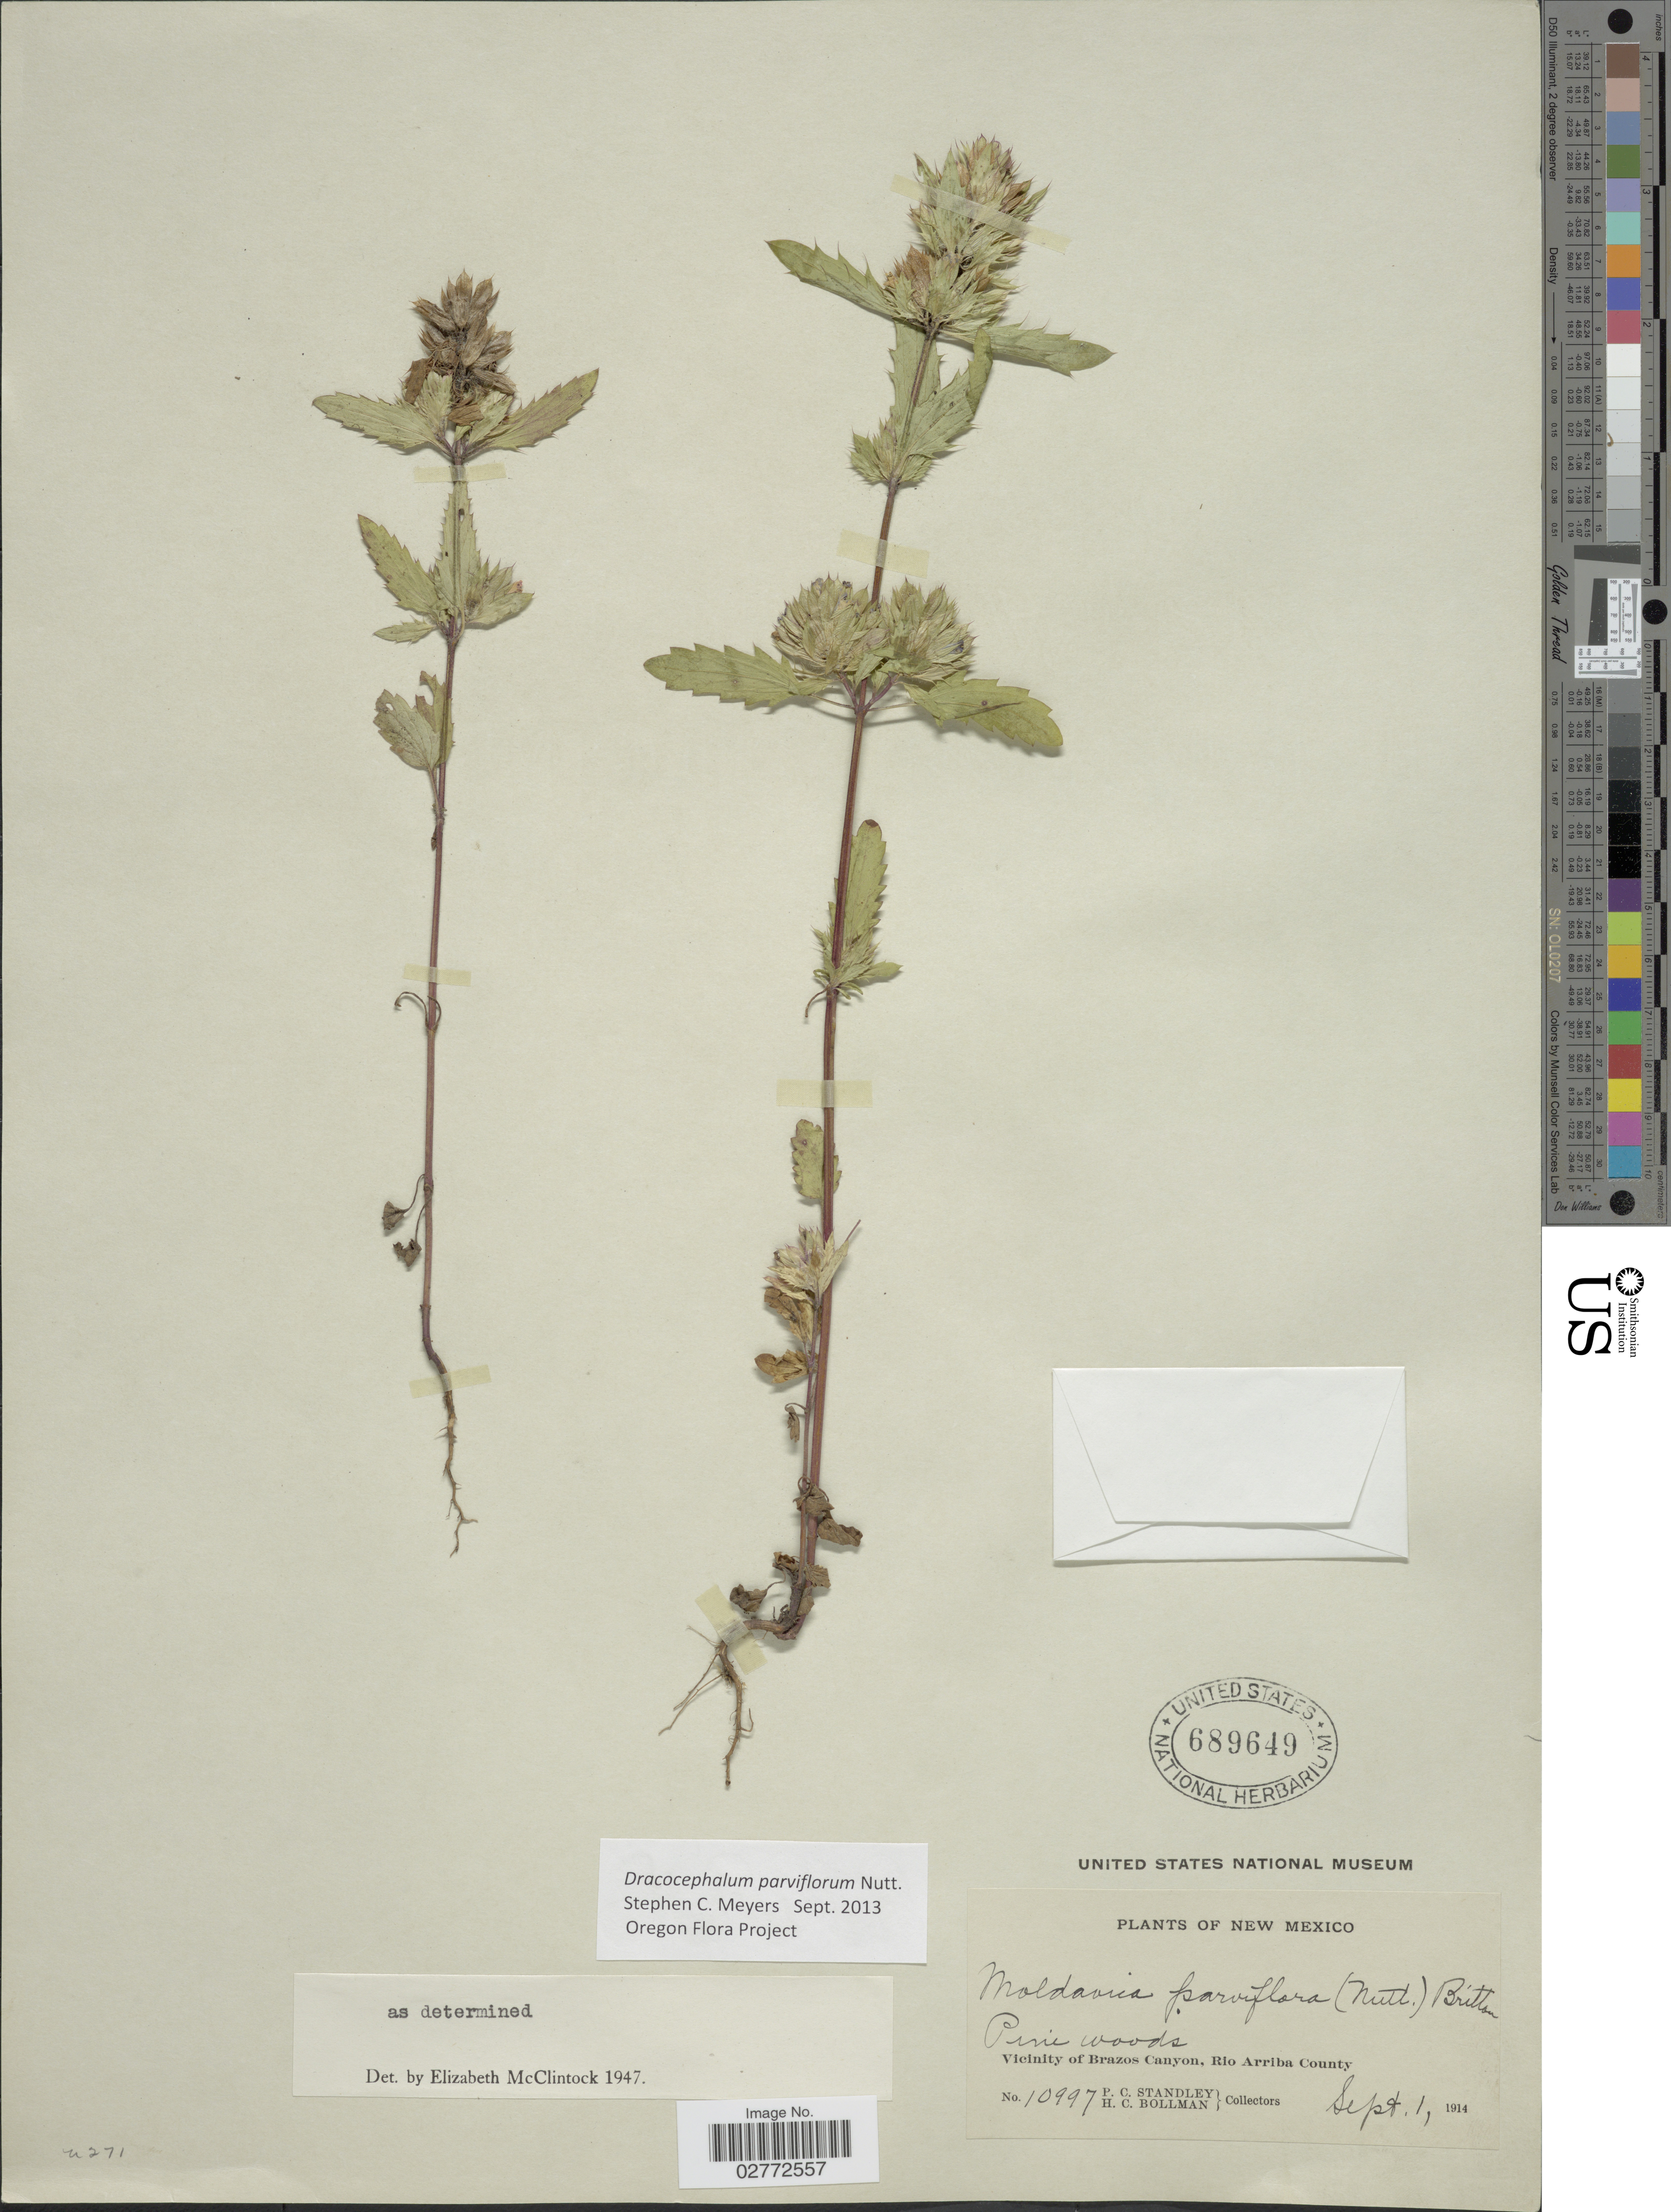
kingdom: Plantae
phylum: Tracheophyta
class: Magnoliopsida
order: Lamiales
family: Lamiaceae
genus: Dracocephalum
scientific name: Dracocephalum parviflorum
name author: Nutt.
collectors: P. C. Standley & H. C. Bollman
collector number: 10997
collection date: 1914-09-01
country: United States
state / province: New Mexico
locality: Vicinity of Brazos Canyon, Rio Arriba County.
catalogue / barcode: US 689649